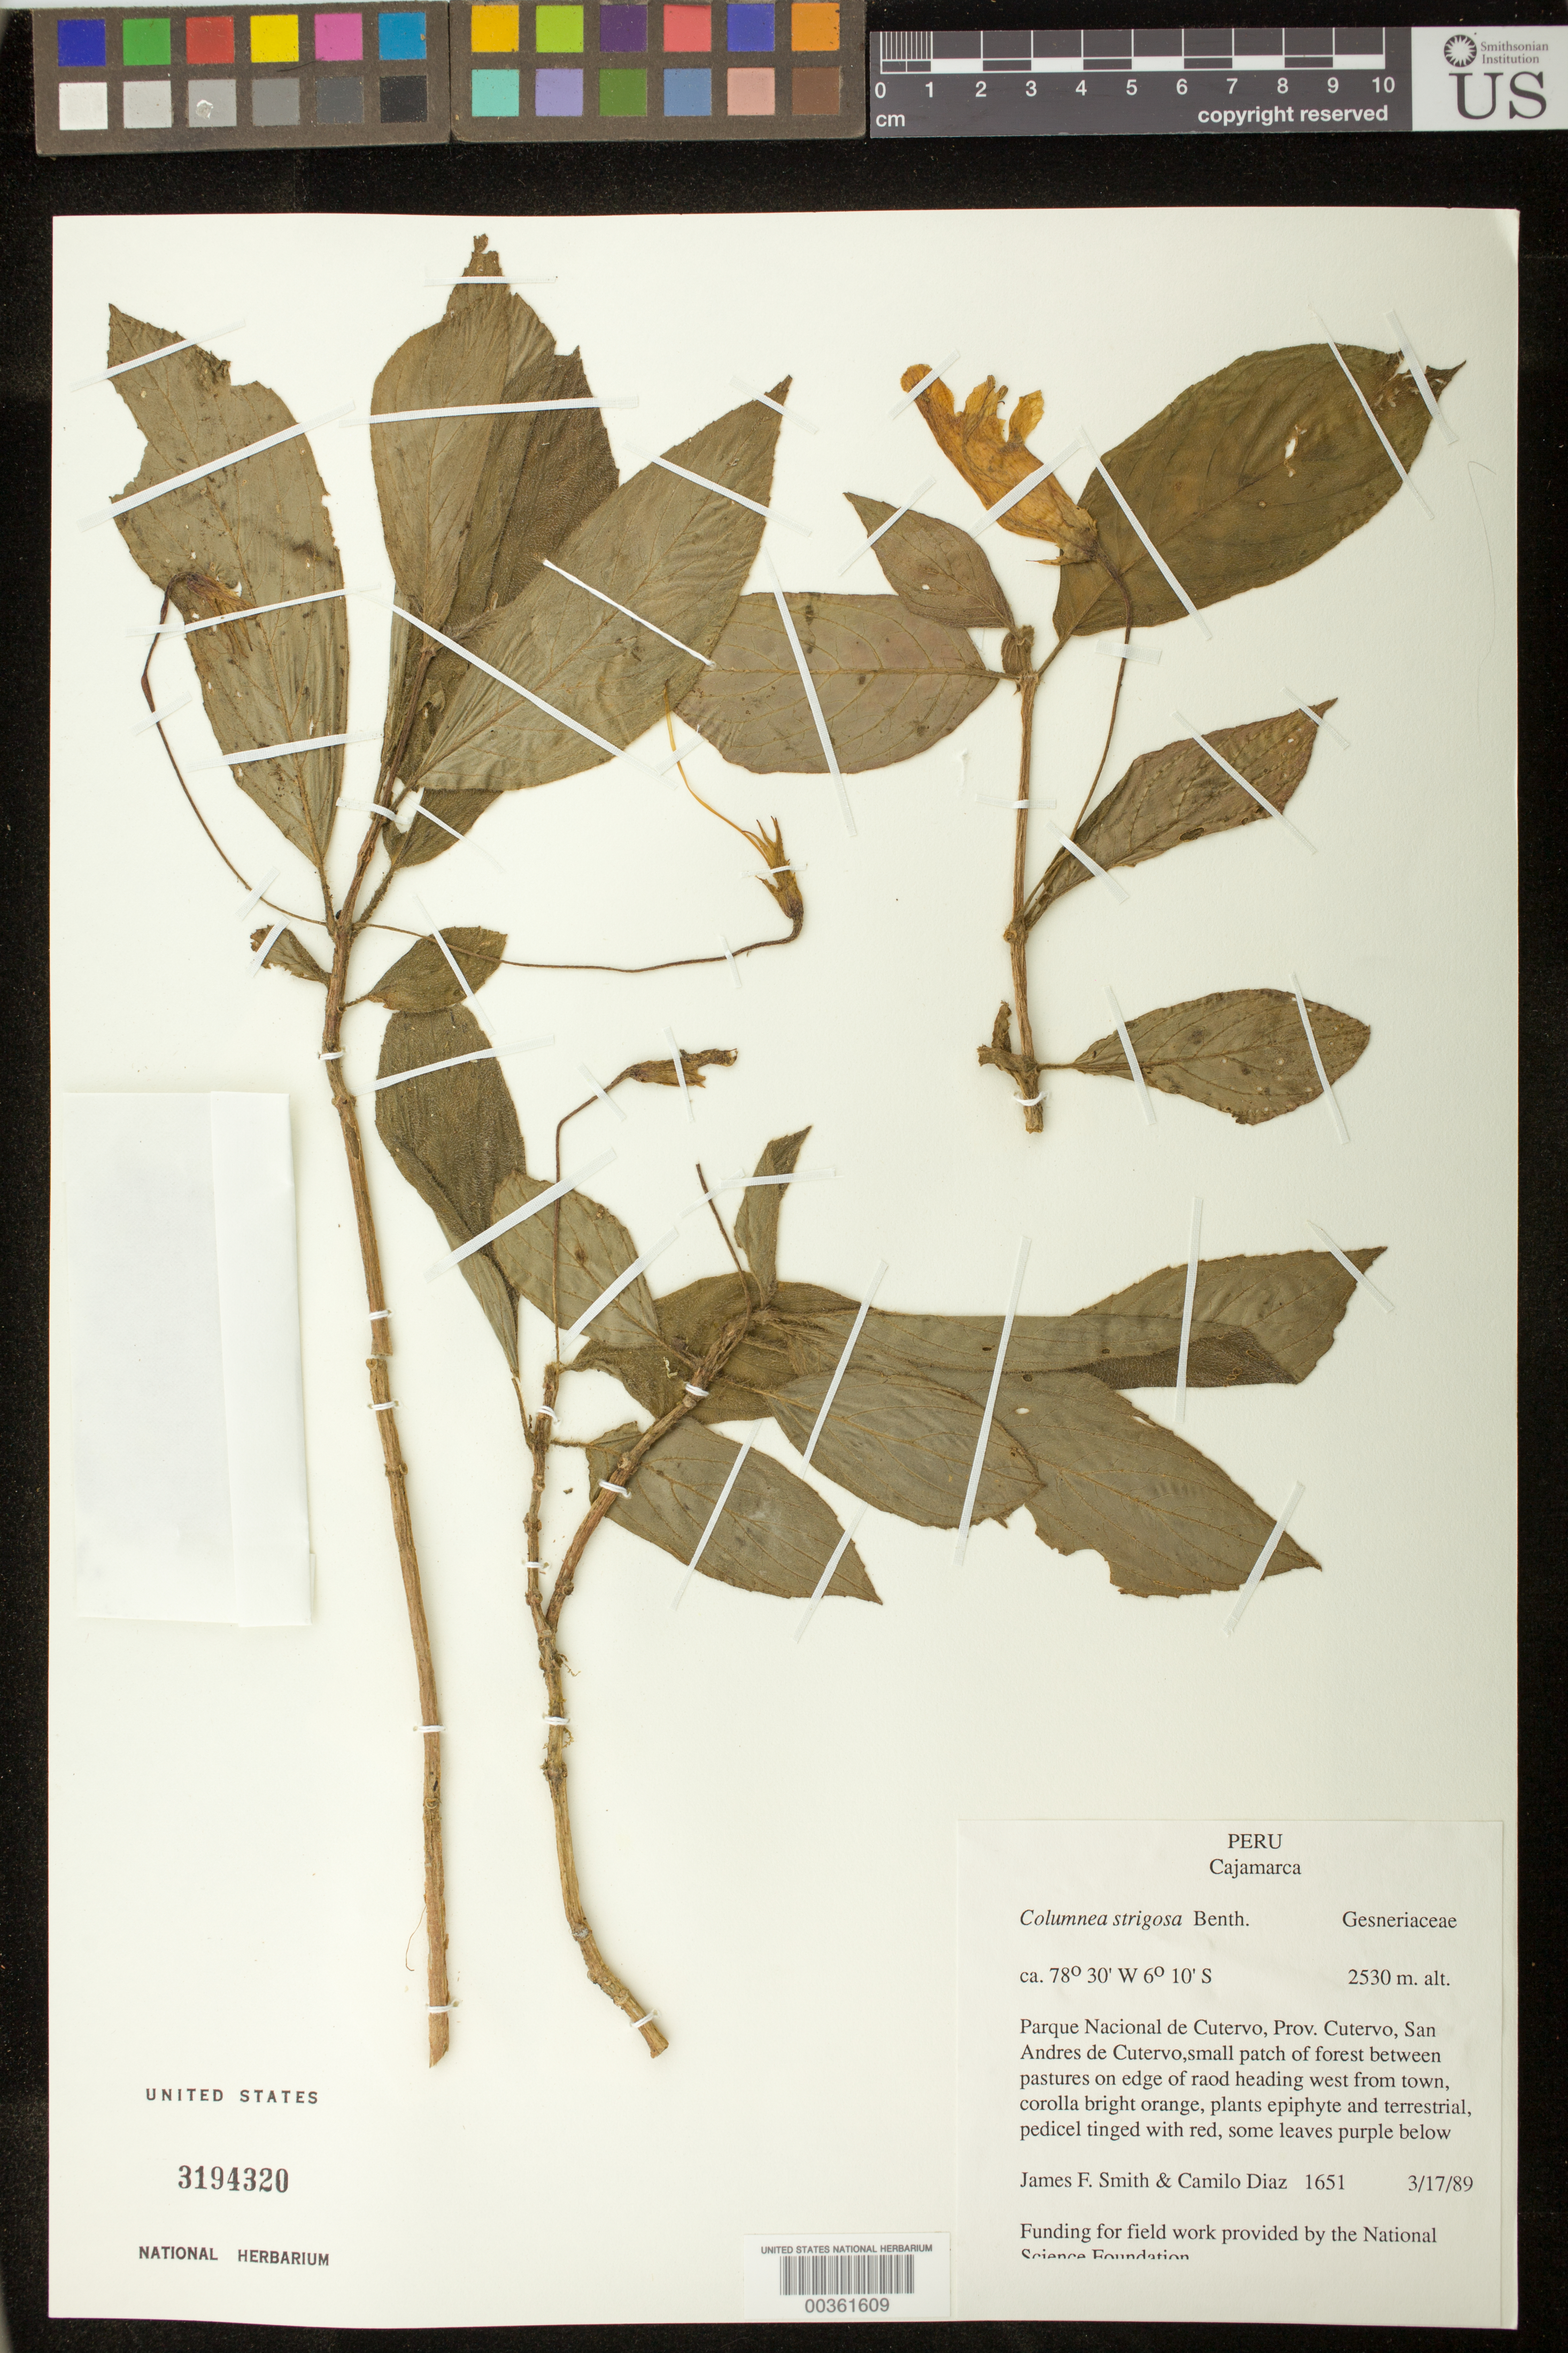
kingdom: Plantae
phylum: Tracheophyta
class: Magnoliopsida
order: Lamiales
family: Gesneriaceae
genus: Columnea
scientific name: Columnea strigosa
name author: Benth.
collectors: J. Smith & C. Díaz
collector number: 1651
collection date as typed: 17 Mar 1989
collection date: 1989-03-17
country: Peru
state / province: Cajamarca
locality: Cutervo, Parque Nacional de Cutervo, San Andres de Cutervo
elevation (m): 2530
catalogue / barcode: US 3194320